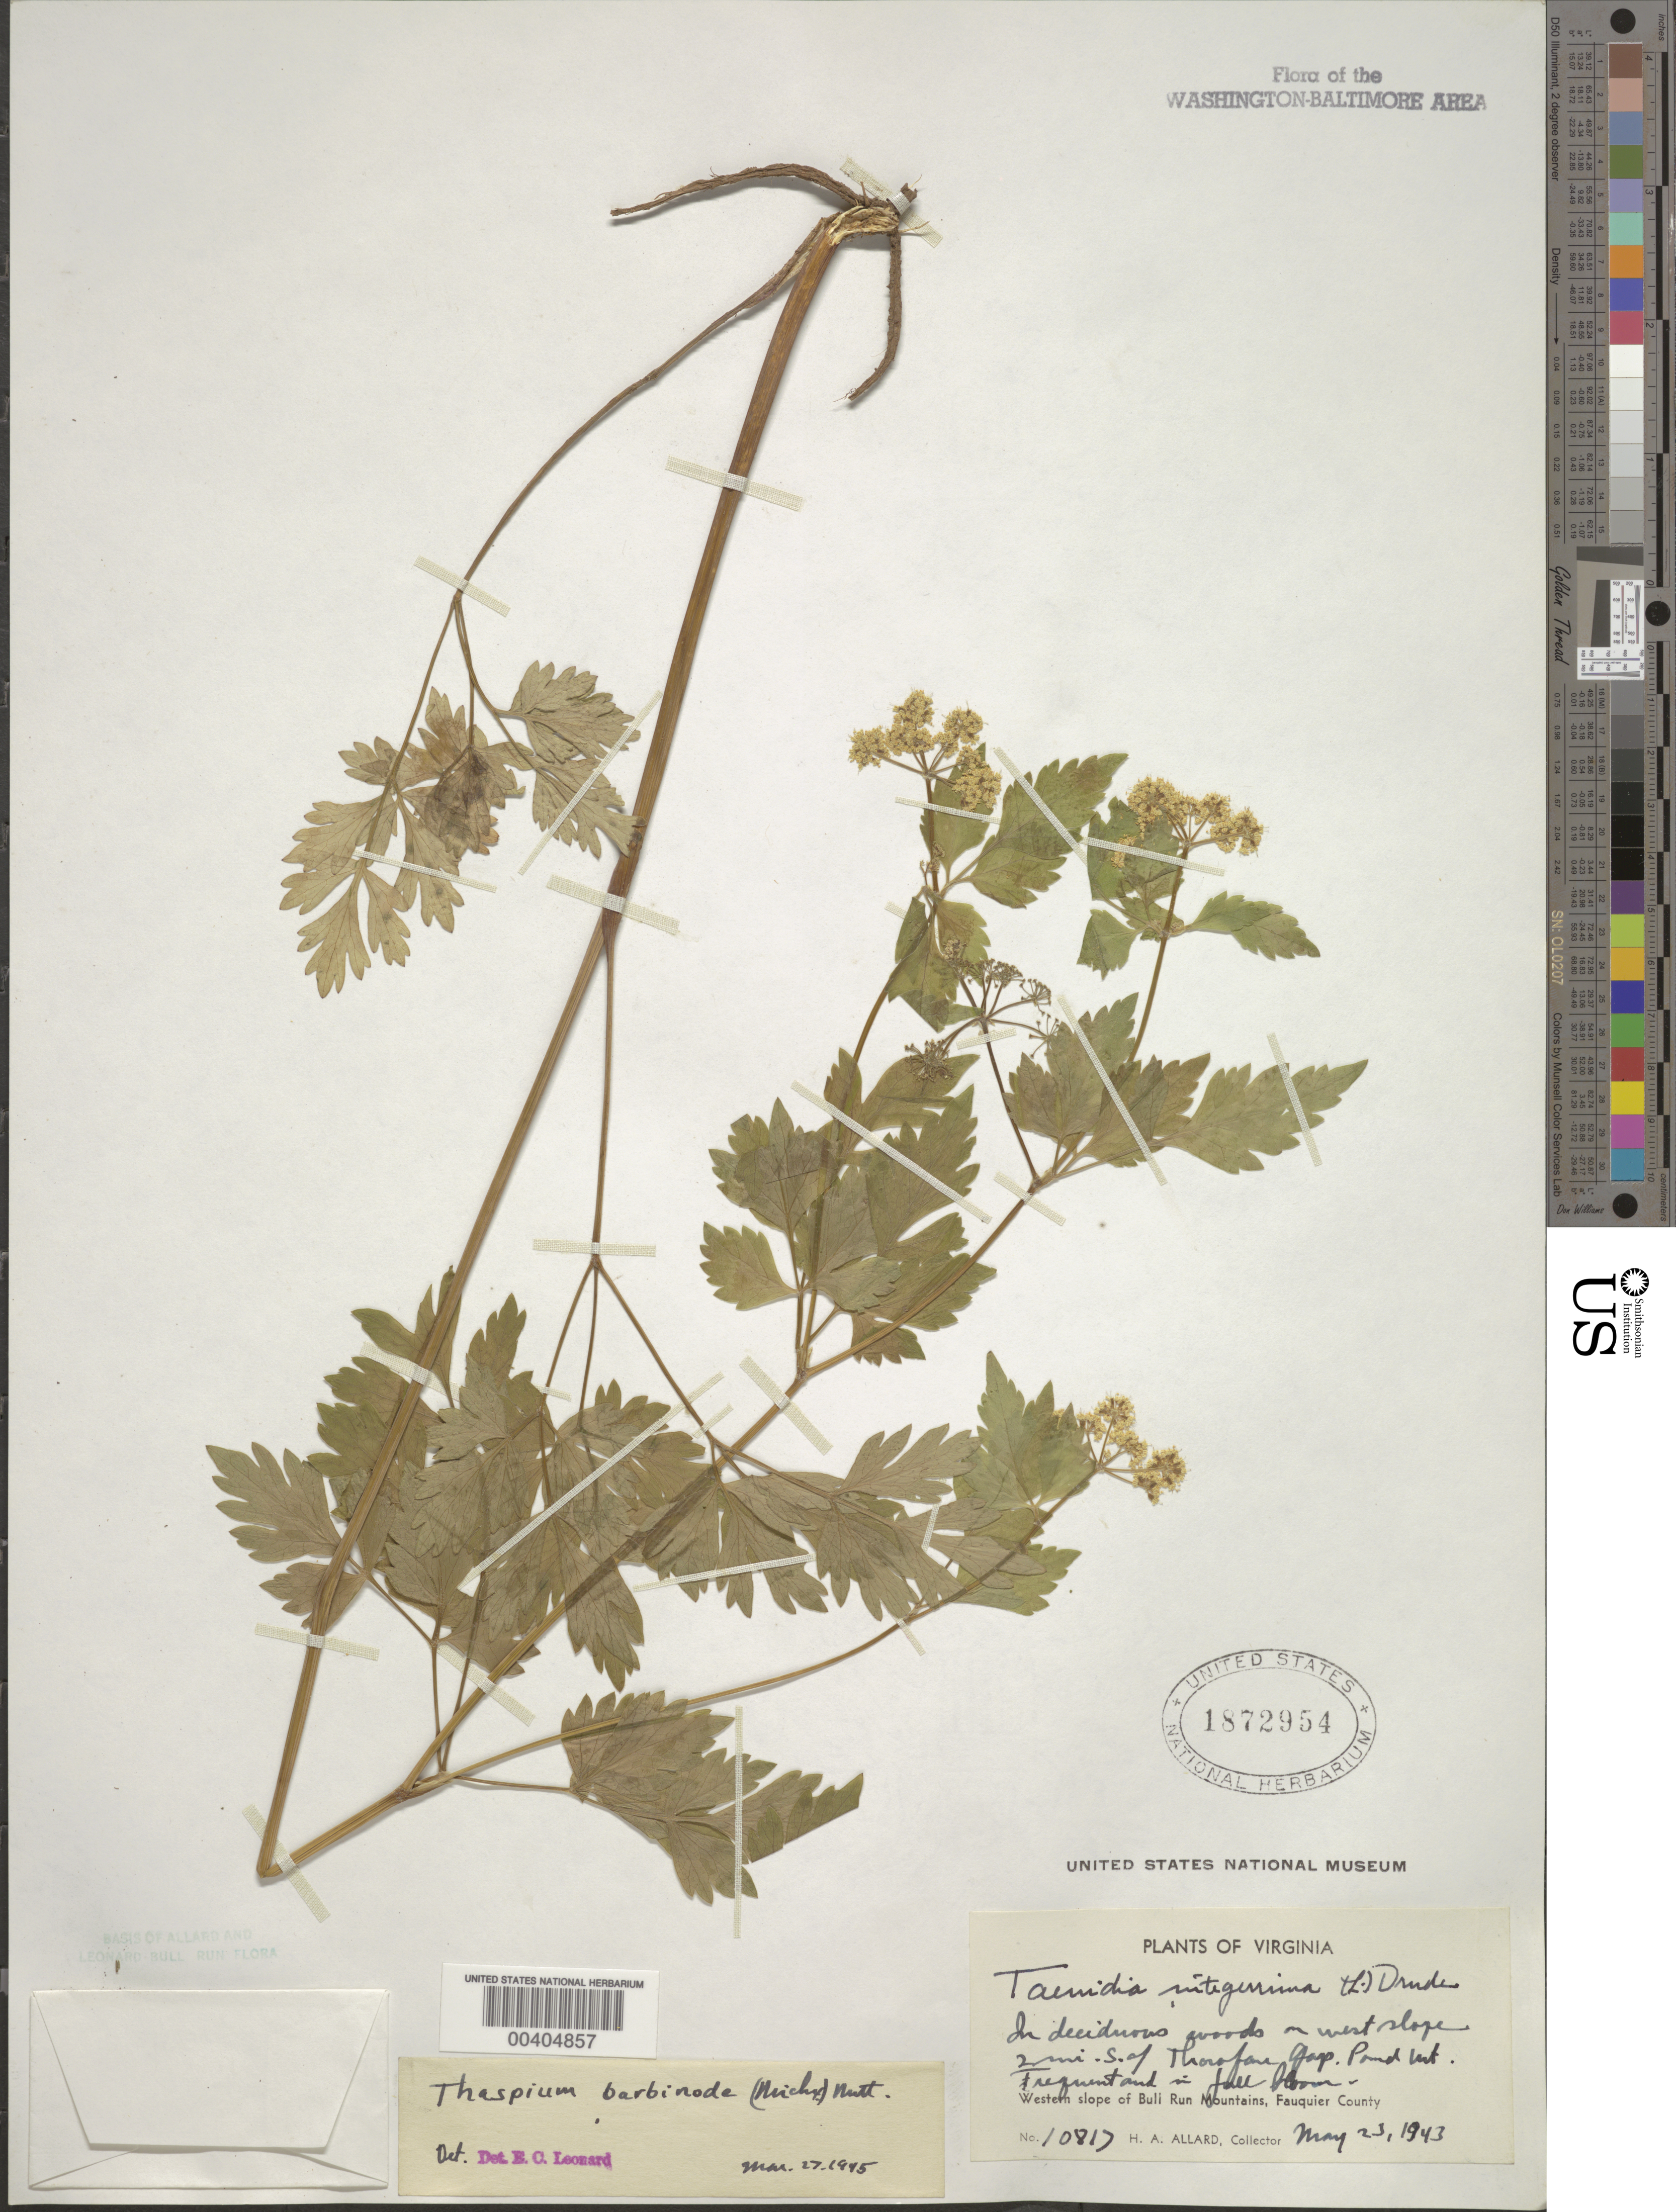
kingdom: Plantae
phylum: Tracheophyta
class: Magnoliopsida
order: Apiales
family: Apiaceae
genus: Thaspium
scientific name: Thaspium barbinode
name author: (Michx.) Nutt.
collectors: H. A. Allard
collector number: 10817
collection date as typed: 23 May 1943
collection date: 1943-05-23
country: United States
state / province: Virginia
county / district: Fauquier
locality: South of Thorofare Gap, Pond Mountain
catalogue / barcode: US 1872954